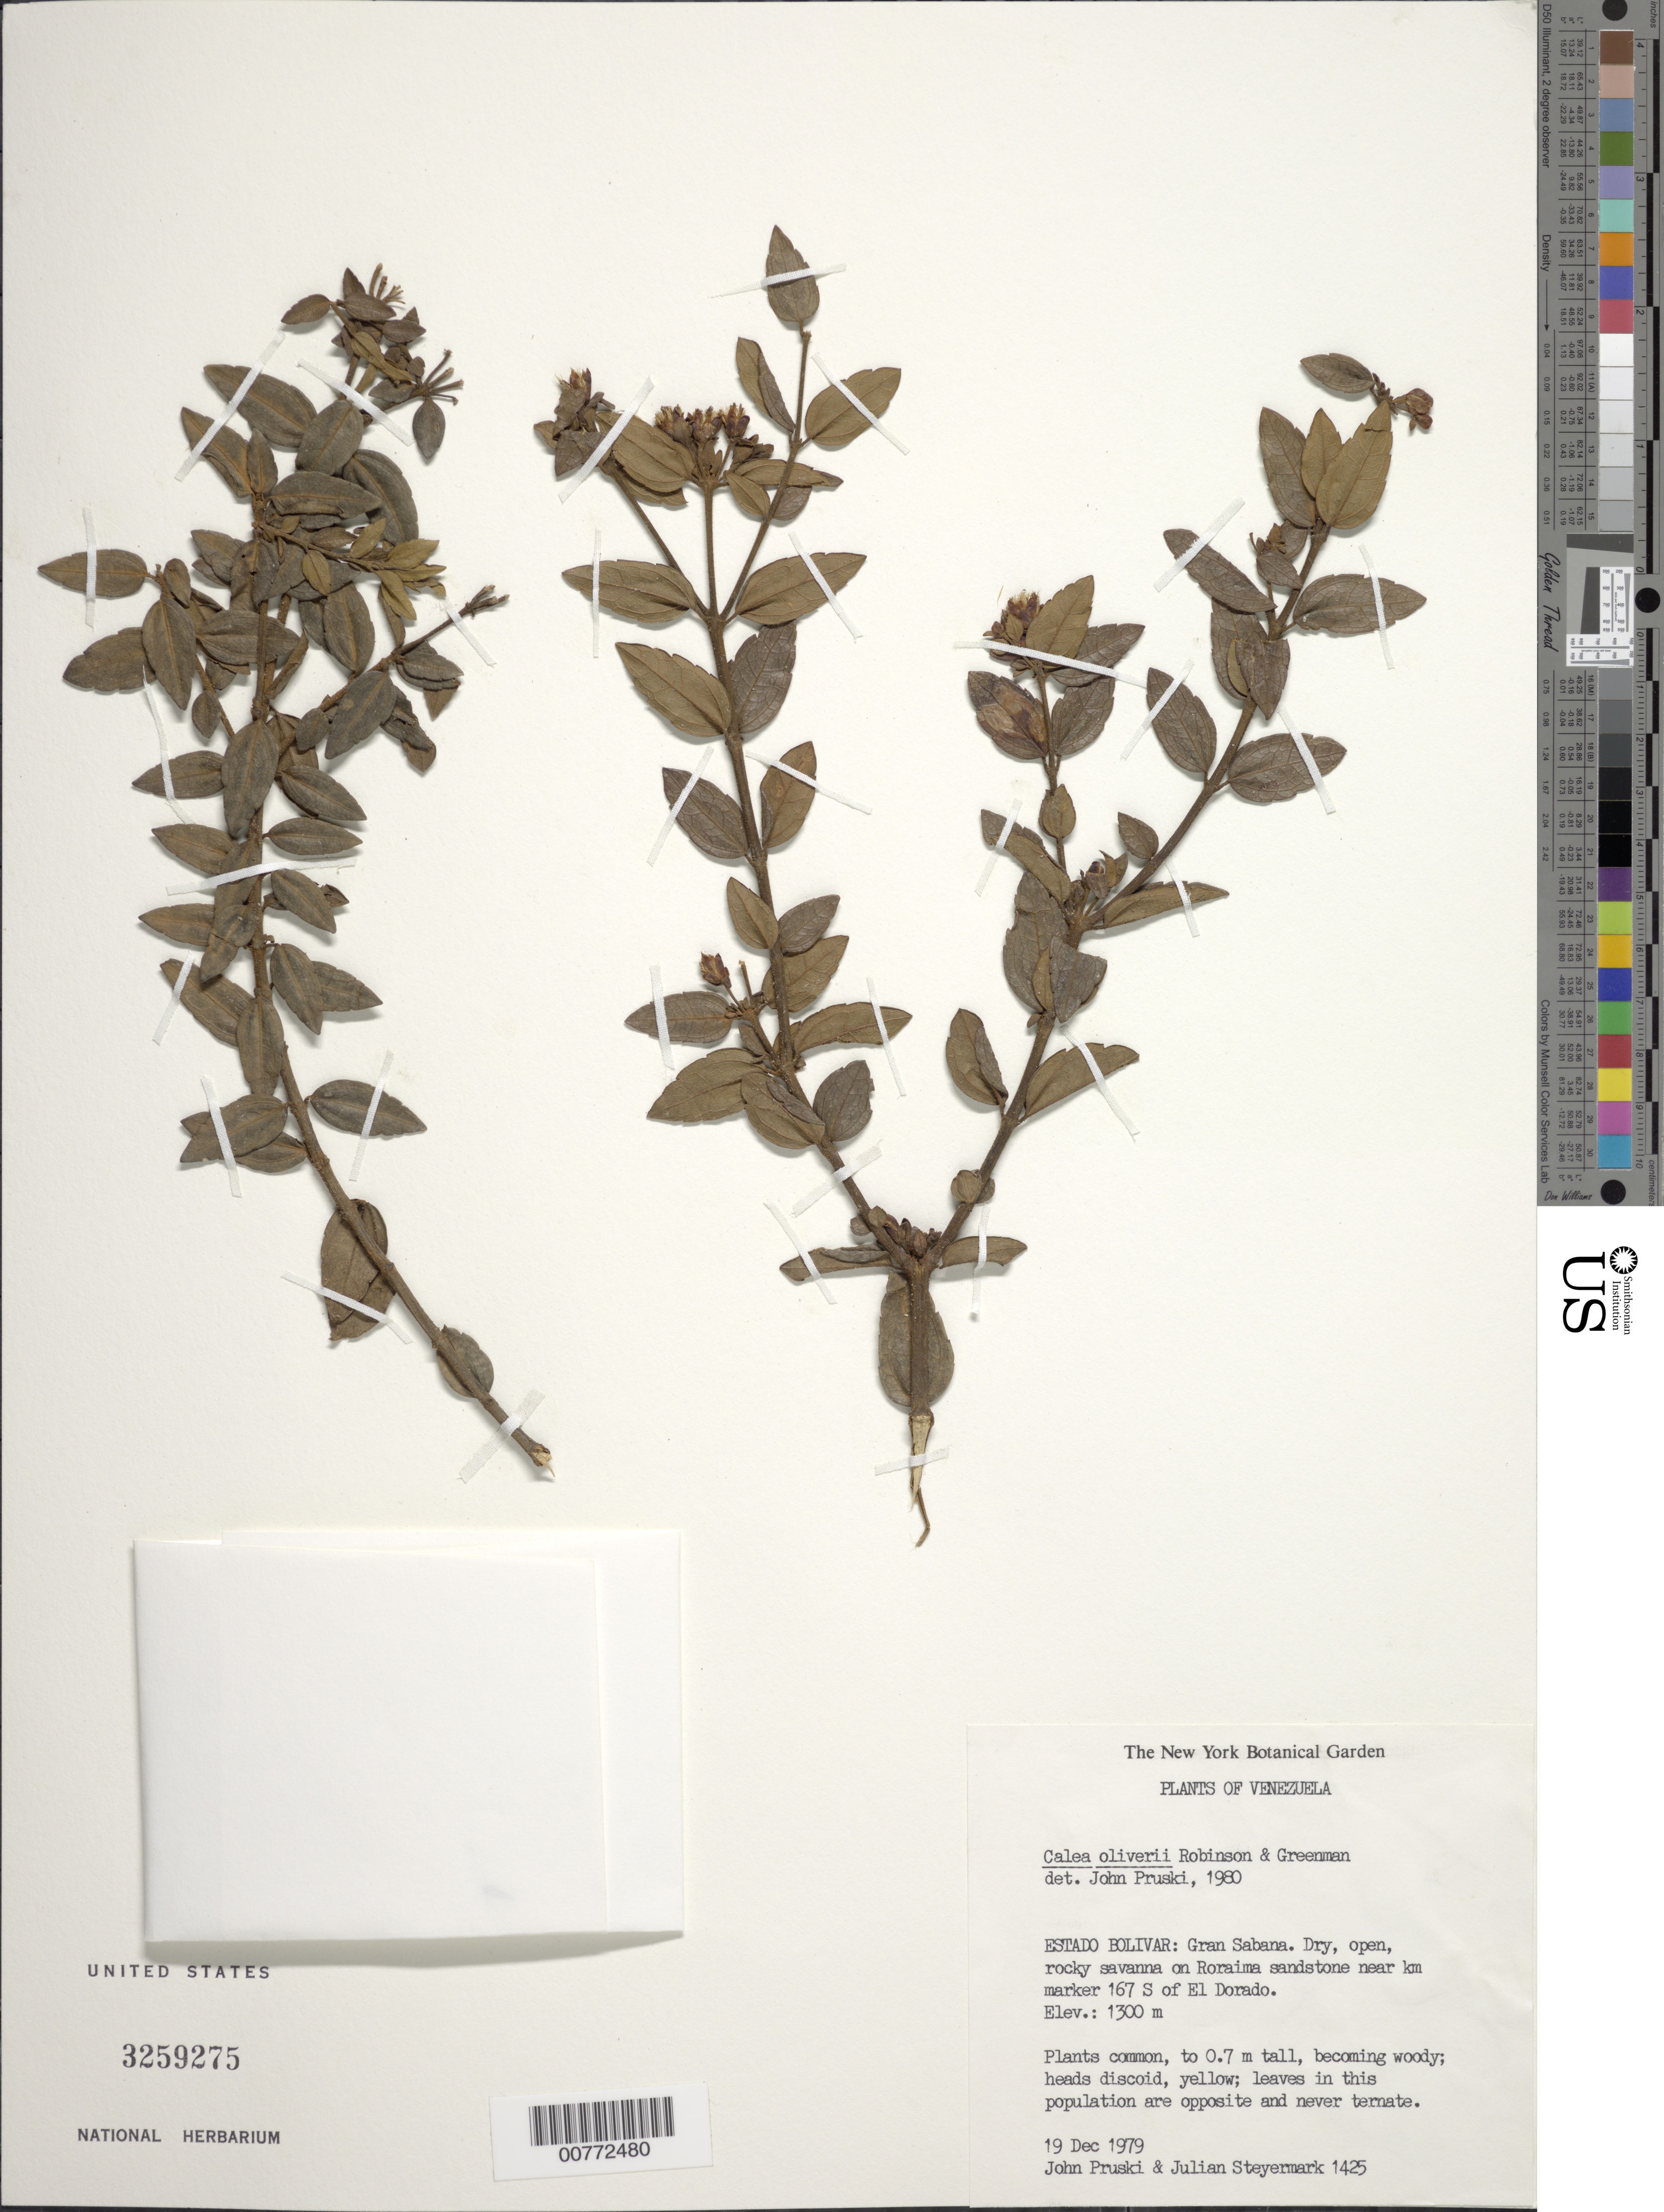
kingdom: Plantae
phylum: Tracheophyta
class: Magnoliopsida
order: Asterales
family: Asteraceae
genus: Calea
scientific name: Calea oliveri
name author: B.L. Rob. & Greenm.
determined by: Bueno, Vinicius Resende, (ICN), Universidade Federal do Rio Grande do Sul (BRAZIL)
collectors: J. F. Pruski & J. Steyermark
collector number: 1425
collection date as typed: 19-Dec-79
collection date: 1979-12-19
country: Venezuela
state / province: Bolívar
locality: El Dorado, S of, near km marker 167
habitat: Dry, open, rocky savanna on Roraima sandstone.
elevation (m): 1300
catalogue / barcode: US 3259275